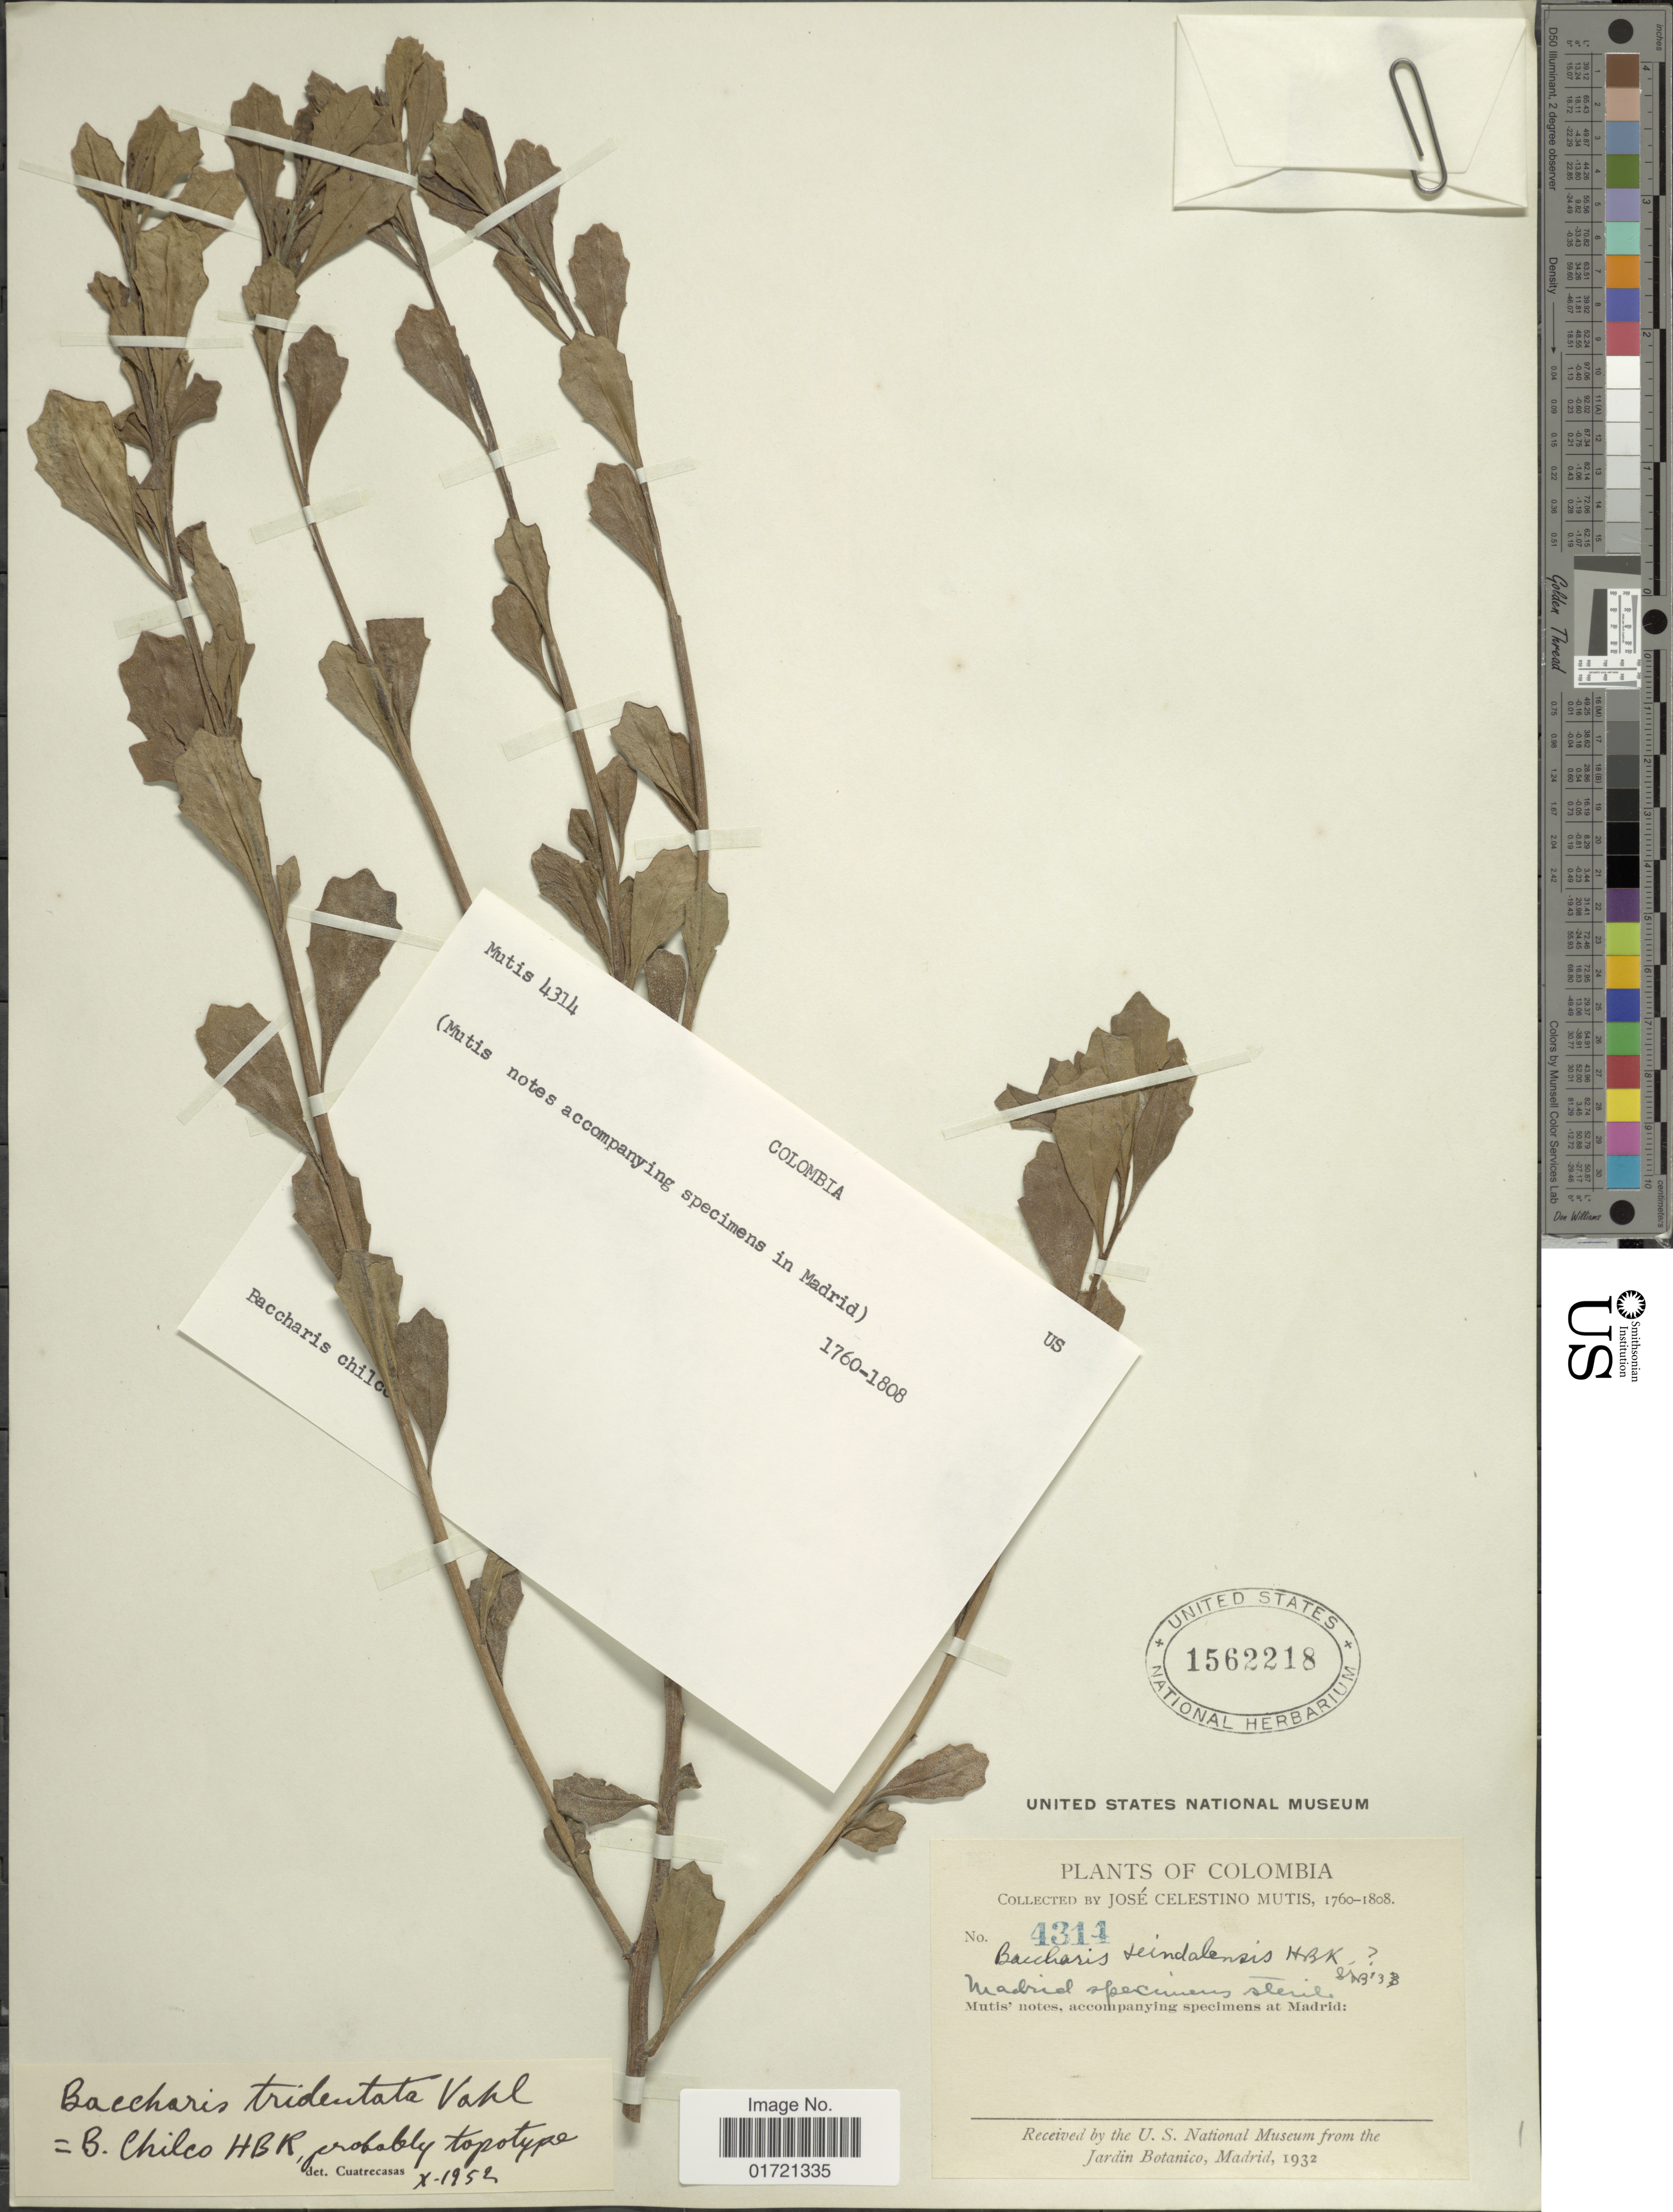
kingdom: Plantae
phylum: Tracheophyta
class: Magnoliopsida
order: Asterales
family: Asteraceae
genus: Baccharis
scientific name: Baccharis resinosa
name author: Kunth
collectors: J. C. B. Mutis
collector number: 4314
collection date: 1760/1808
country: Colombia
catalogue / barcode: US 1562218